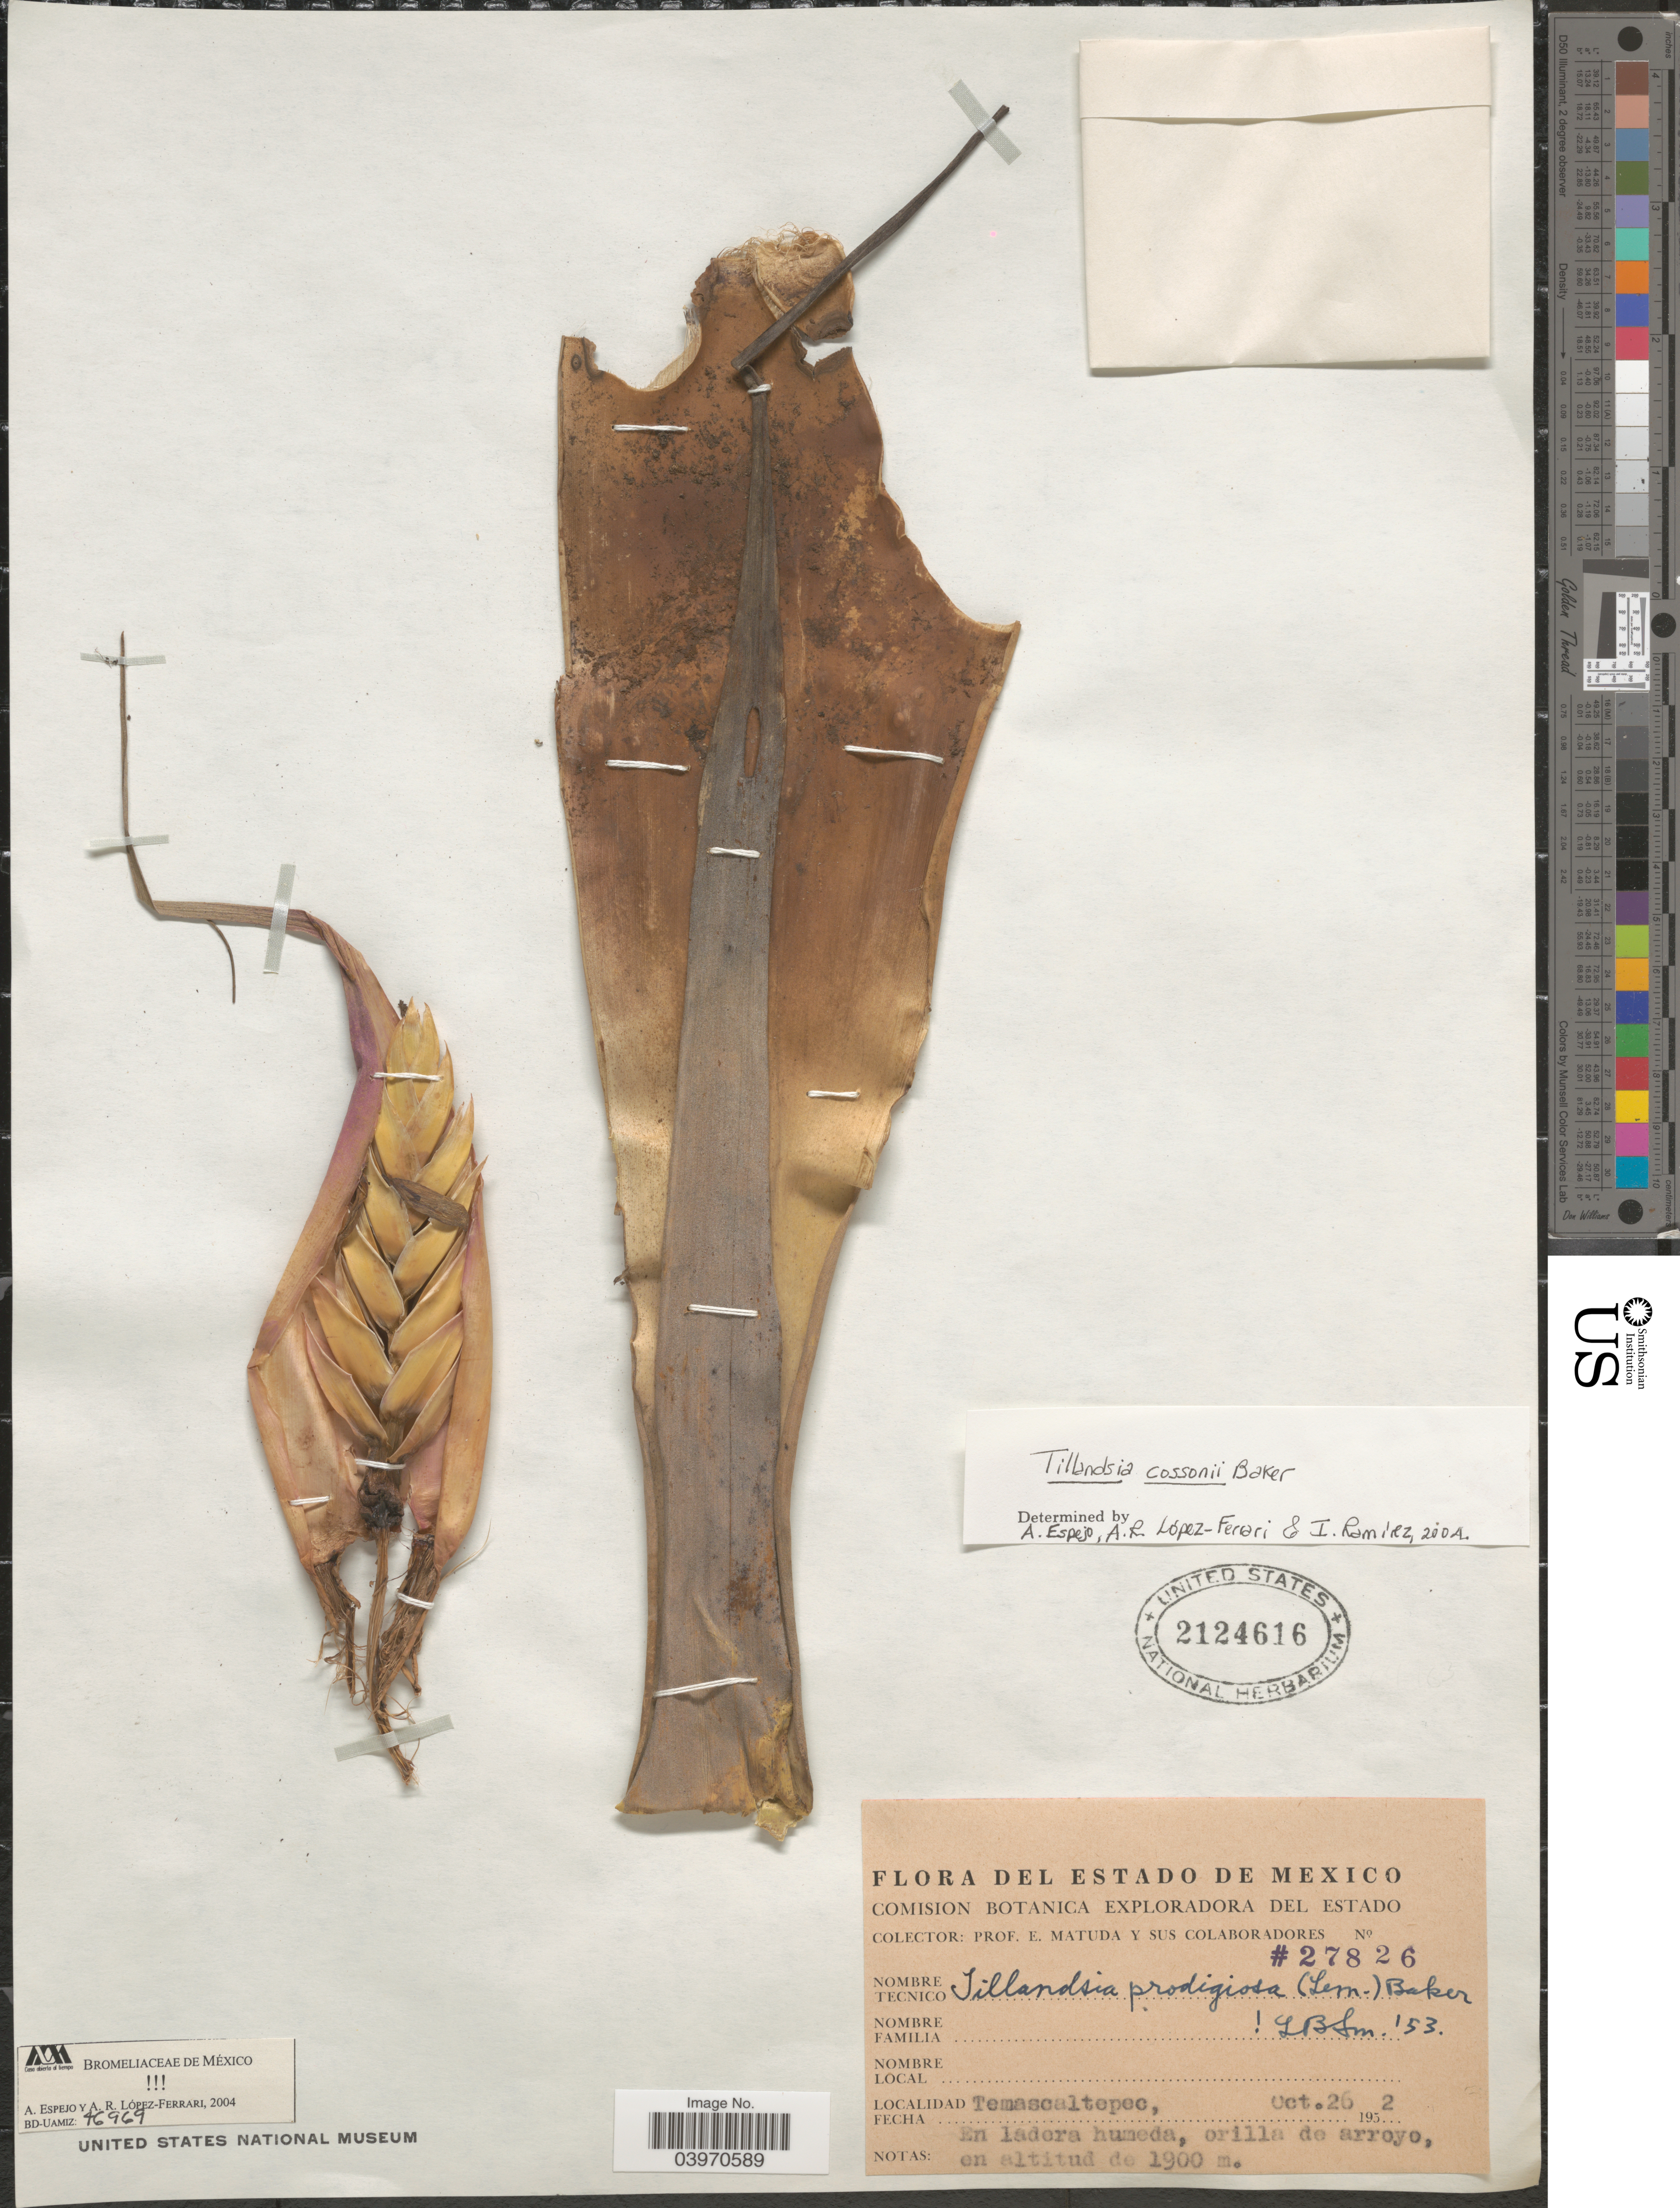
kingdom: Plantae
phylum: Tracheophyta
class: Liliopsida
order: Poales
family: Bromeliaceae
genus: Tillandsia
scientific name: Tillandsia cossonii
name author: Baker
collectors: E. Matuda & Sus Colaboradores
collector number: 27826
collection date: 1952-10-26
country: Mexico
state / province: México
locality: Temascaltepec, En ladera humeda, orilla de arroyo.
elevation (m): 1900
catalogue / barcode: US 2124616